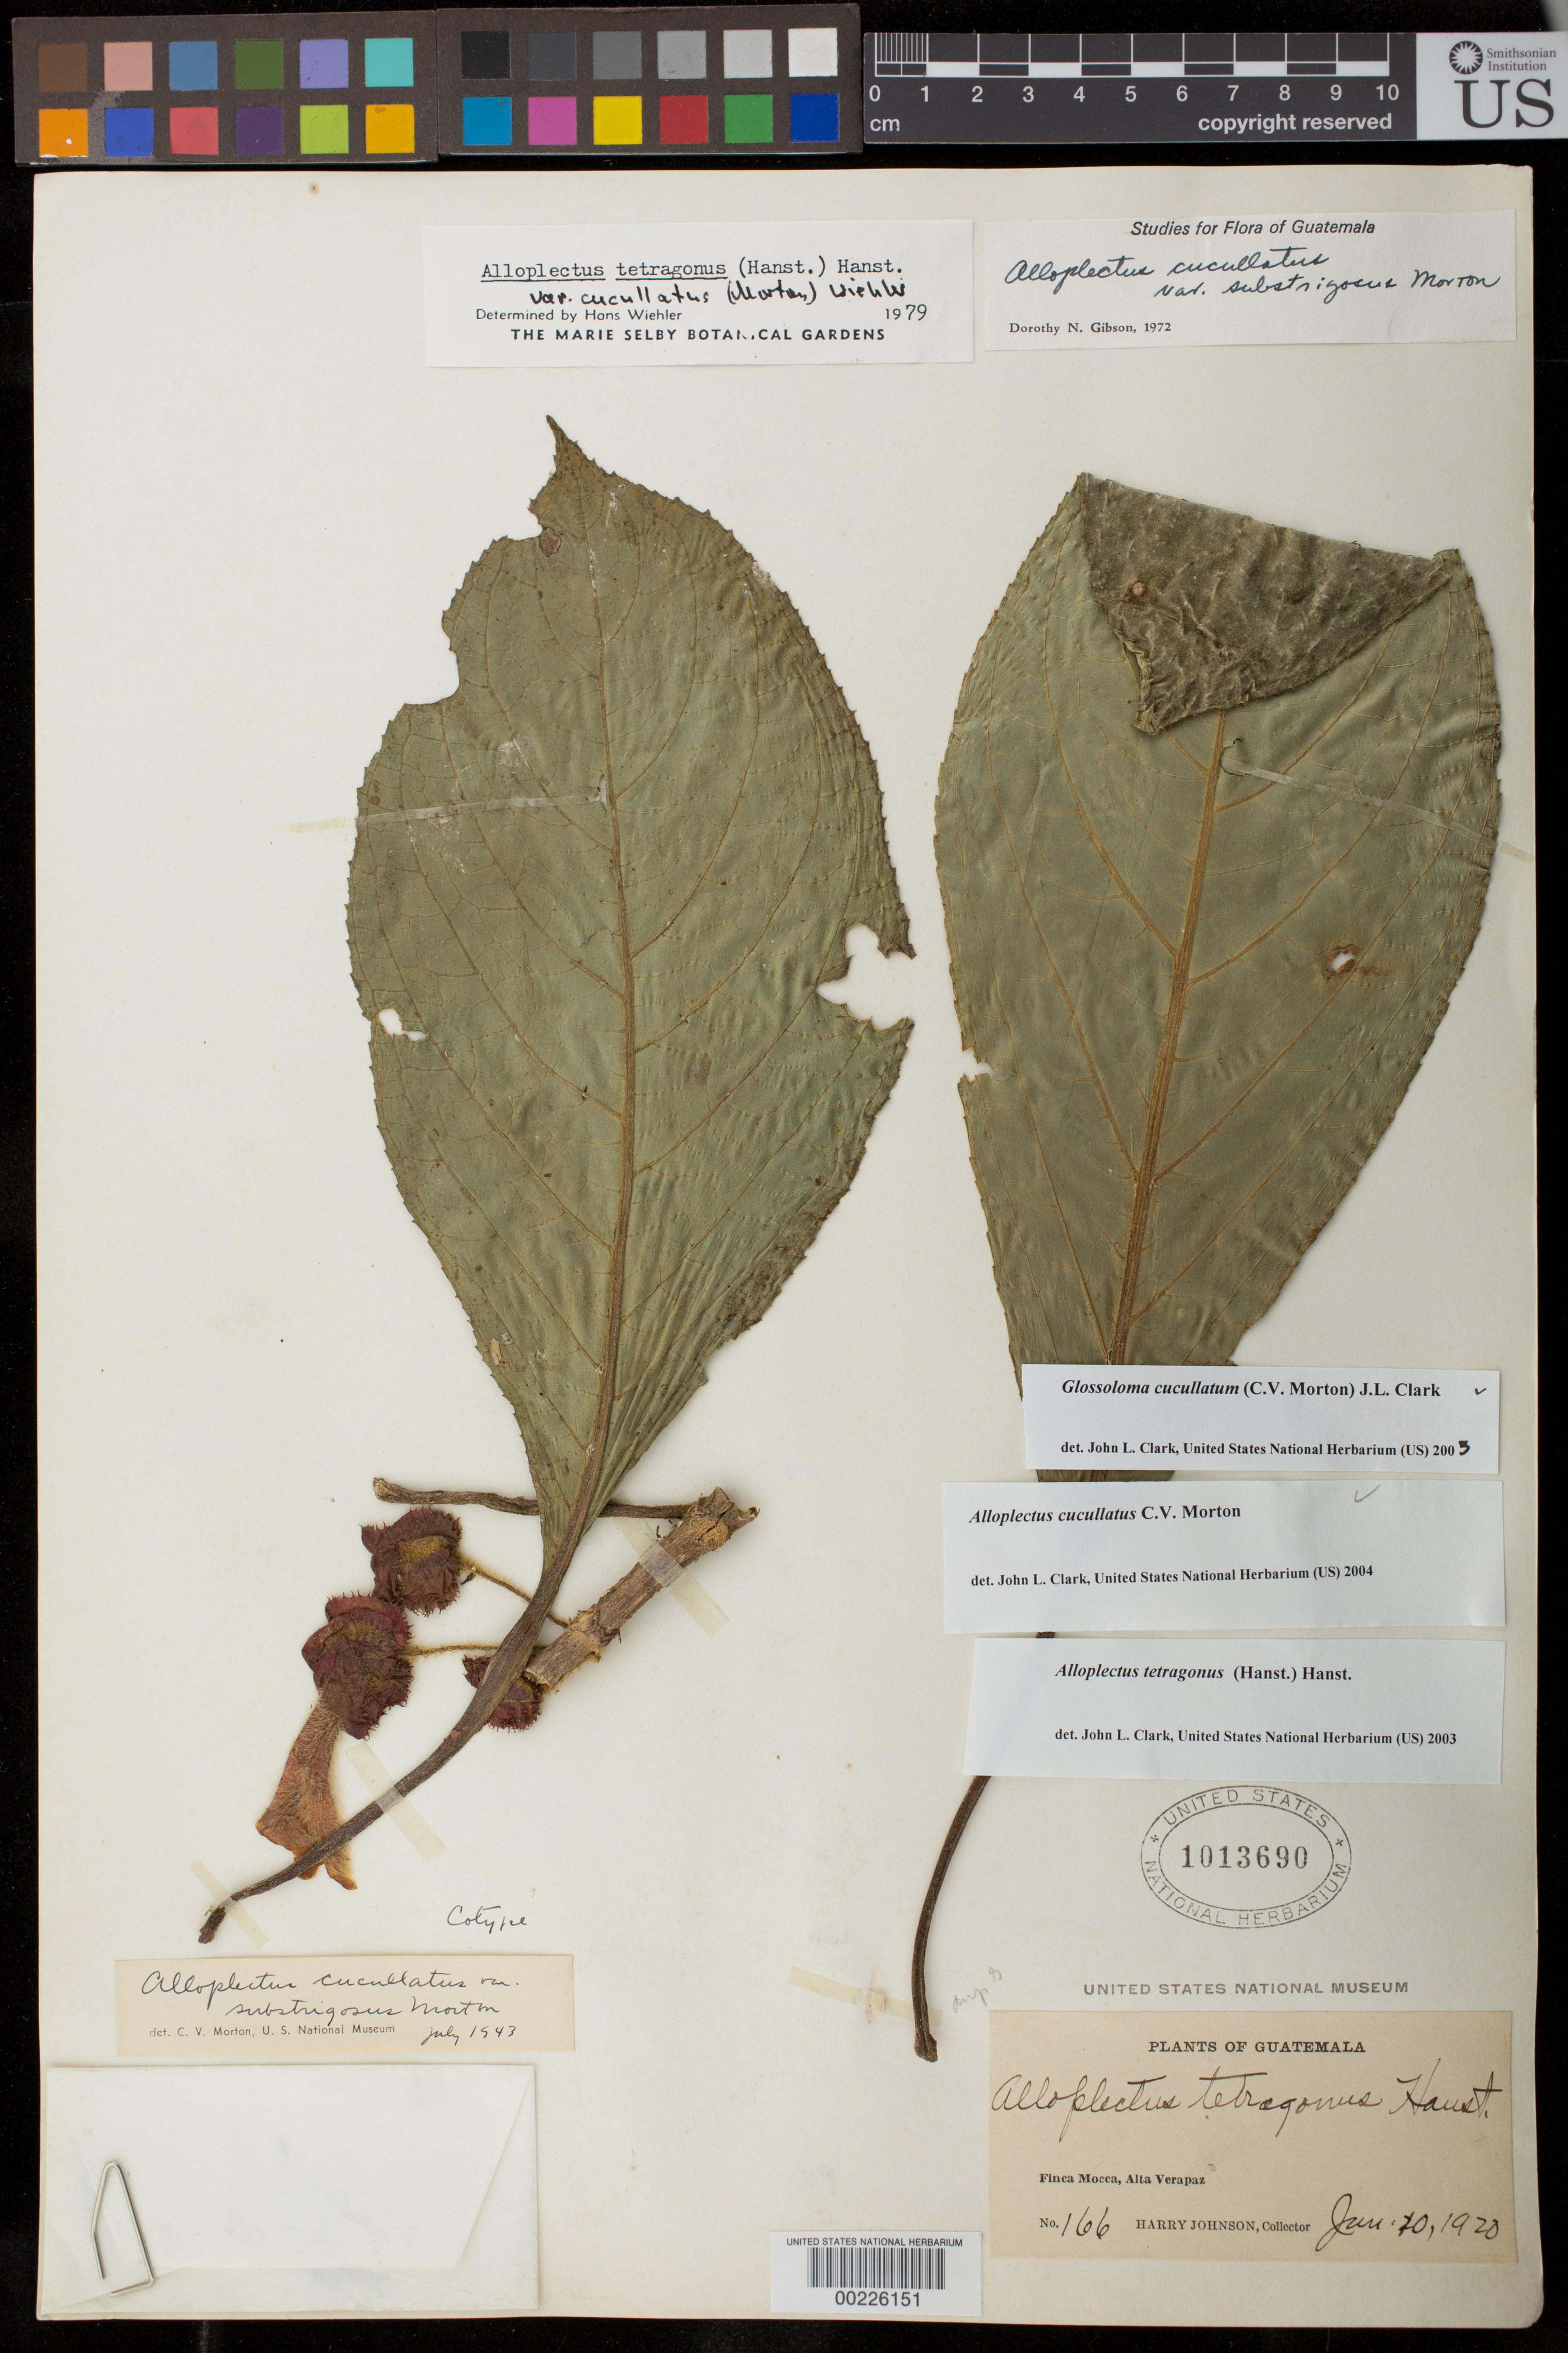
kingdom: Plantae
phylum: Tracheophyta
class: Magnoliopsida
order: Lamiales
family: Gesneriaceae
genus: Glossoloma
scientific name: Glossoloma cucullatum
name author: (C.V. Morton) J.L. Clark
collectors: H. Johnson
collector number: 166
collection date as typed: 10 Jun 1920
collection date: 1920-06-10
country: Guatemala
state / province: Alta Verapaz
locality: Finca Mocca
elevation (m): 1158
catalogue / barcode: US 1013690